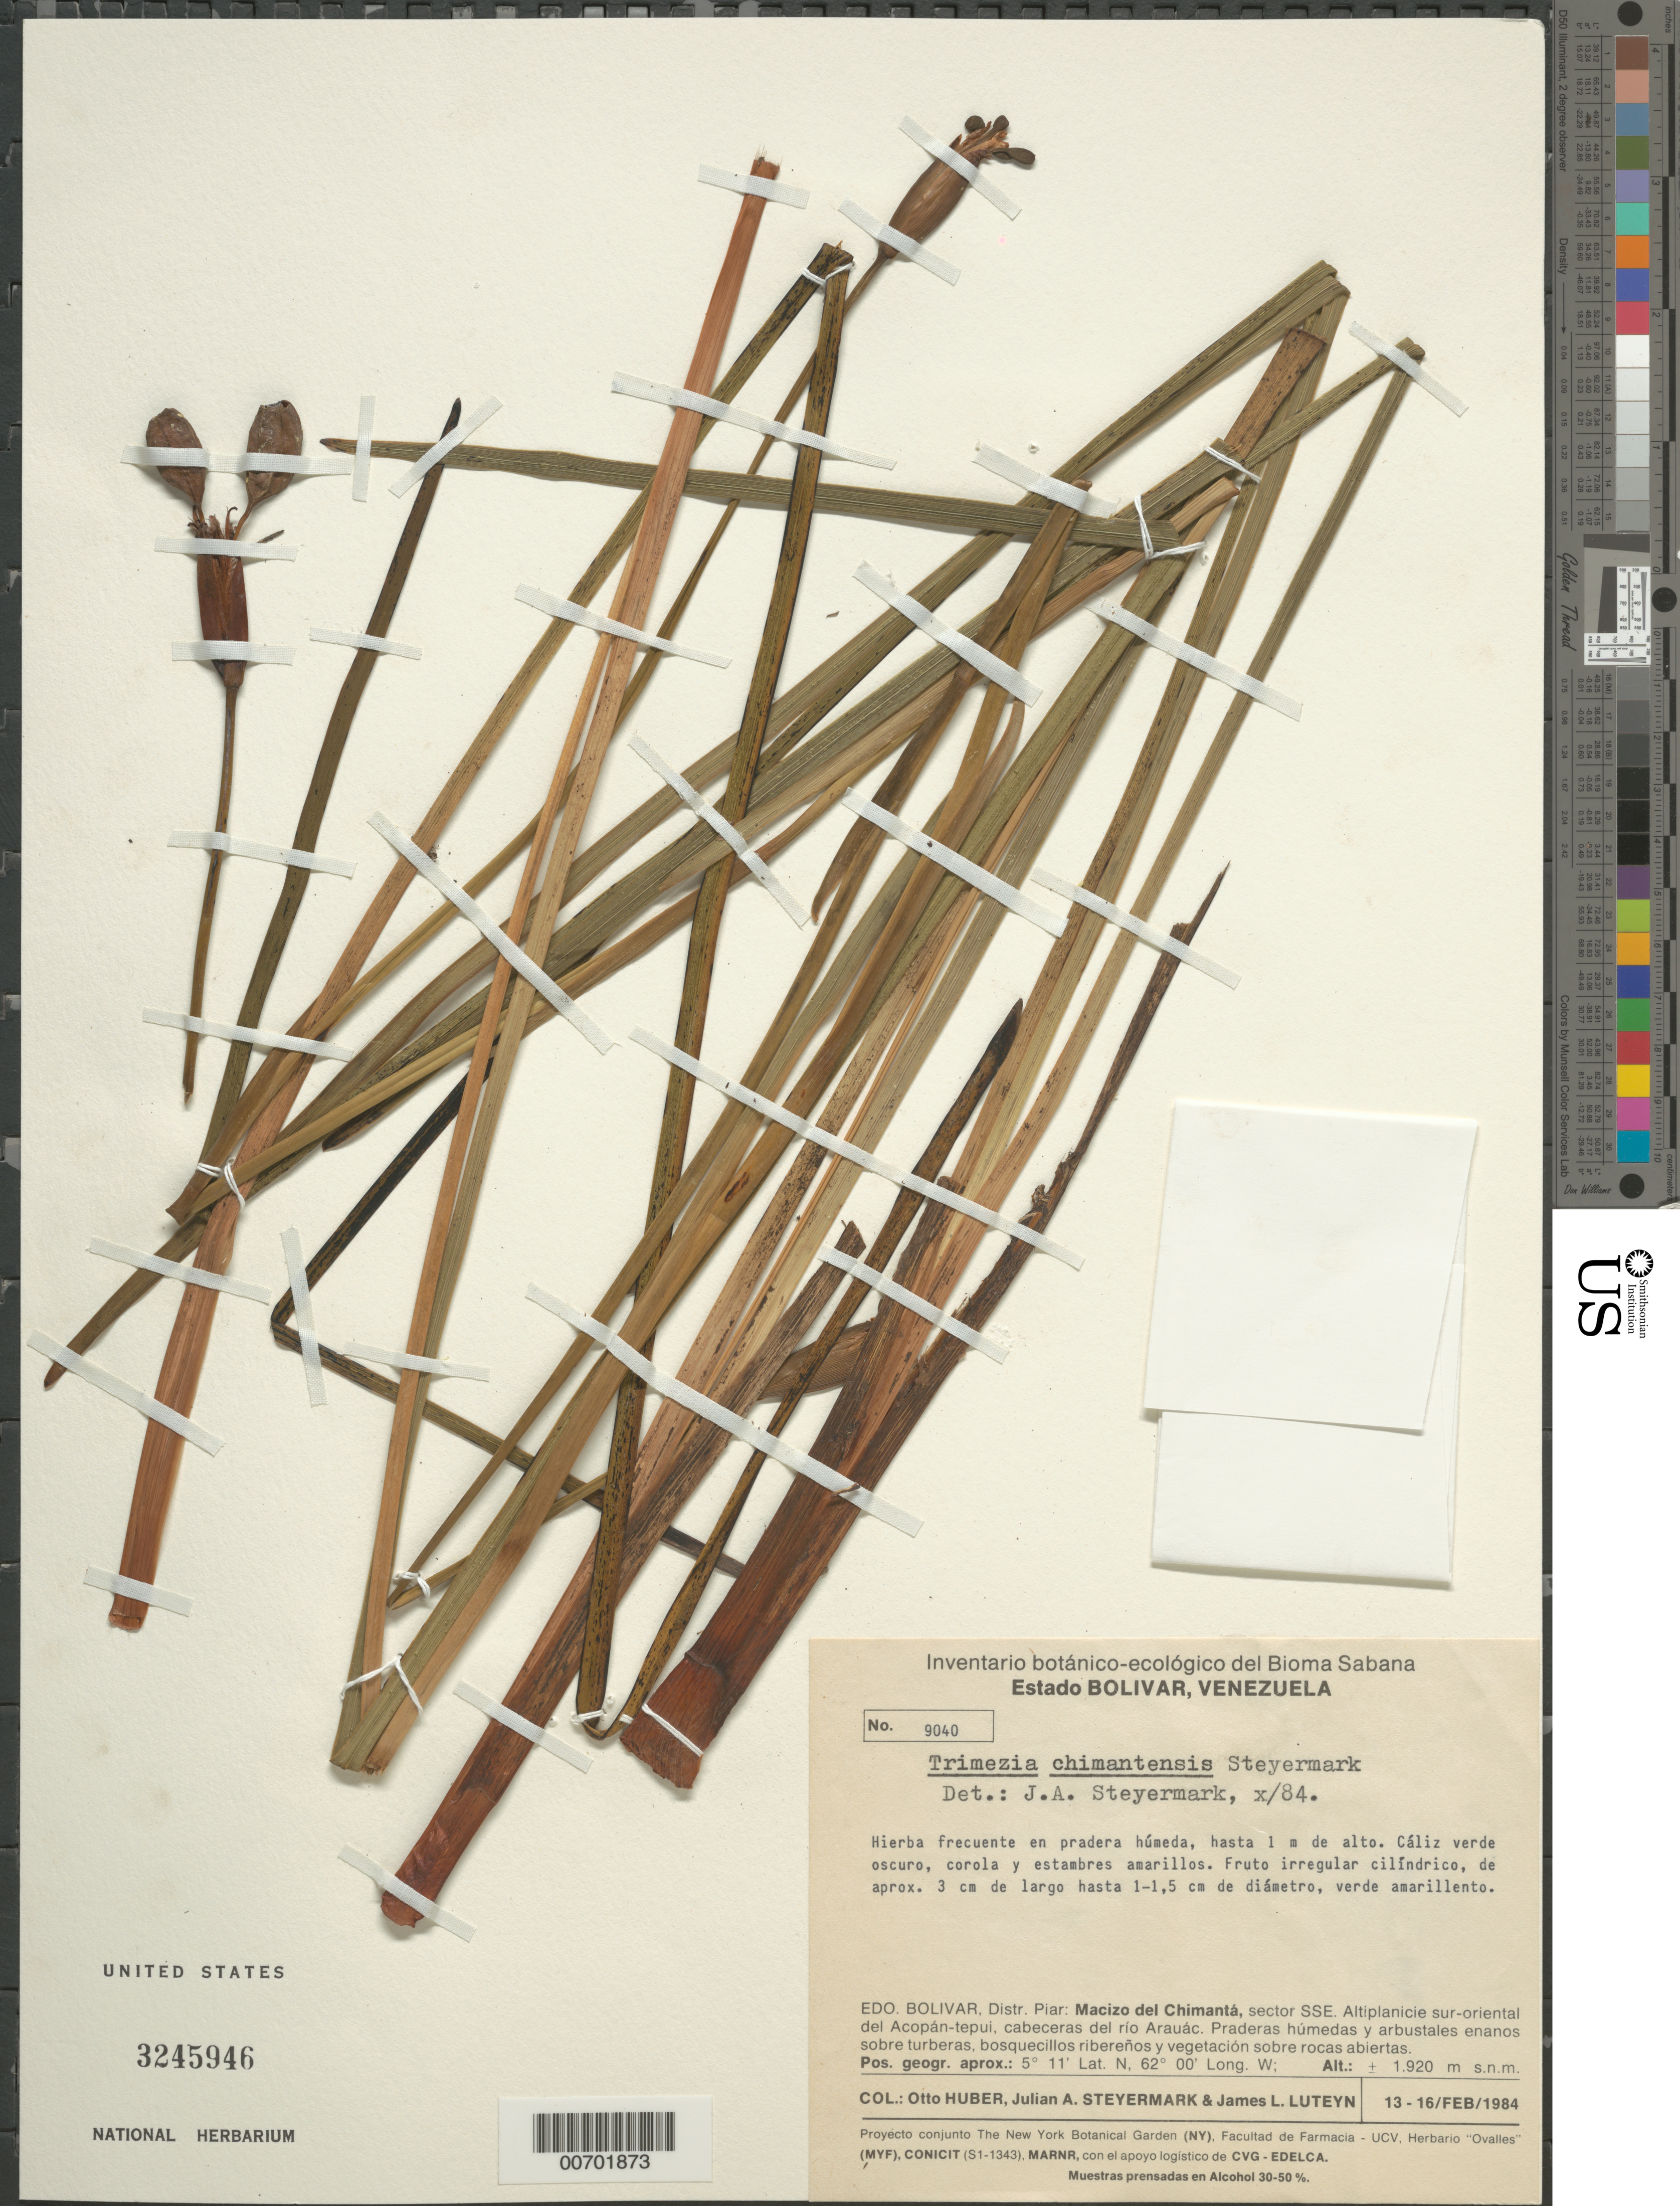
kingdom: Plantae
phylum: Tracheophyta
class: Liliopsida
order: Asparagales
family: Iridaceae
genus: Trimezia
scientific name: Trimezia chimantensis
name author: Steyerm.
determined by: Steyermark, Julian A., (VEN)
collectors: O. Huber, J. Steyermark & J. L. Luteyn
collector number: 9040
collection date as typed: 13-Feb-84 to 16-Feb-84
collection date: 1984-02-13/1984-02-16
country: Venezuela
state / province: Bolívar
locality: Dist. Macizo del Chimantá, sector SSE, altiplanicie sur oriental del Acopántepuí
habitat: En pradera húmeda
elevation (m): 1920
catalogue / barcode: US 3245946